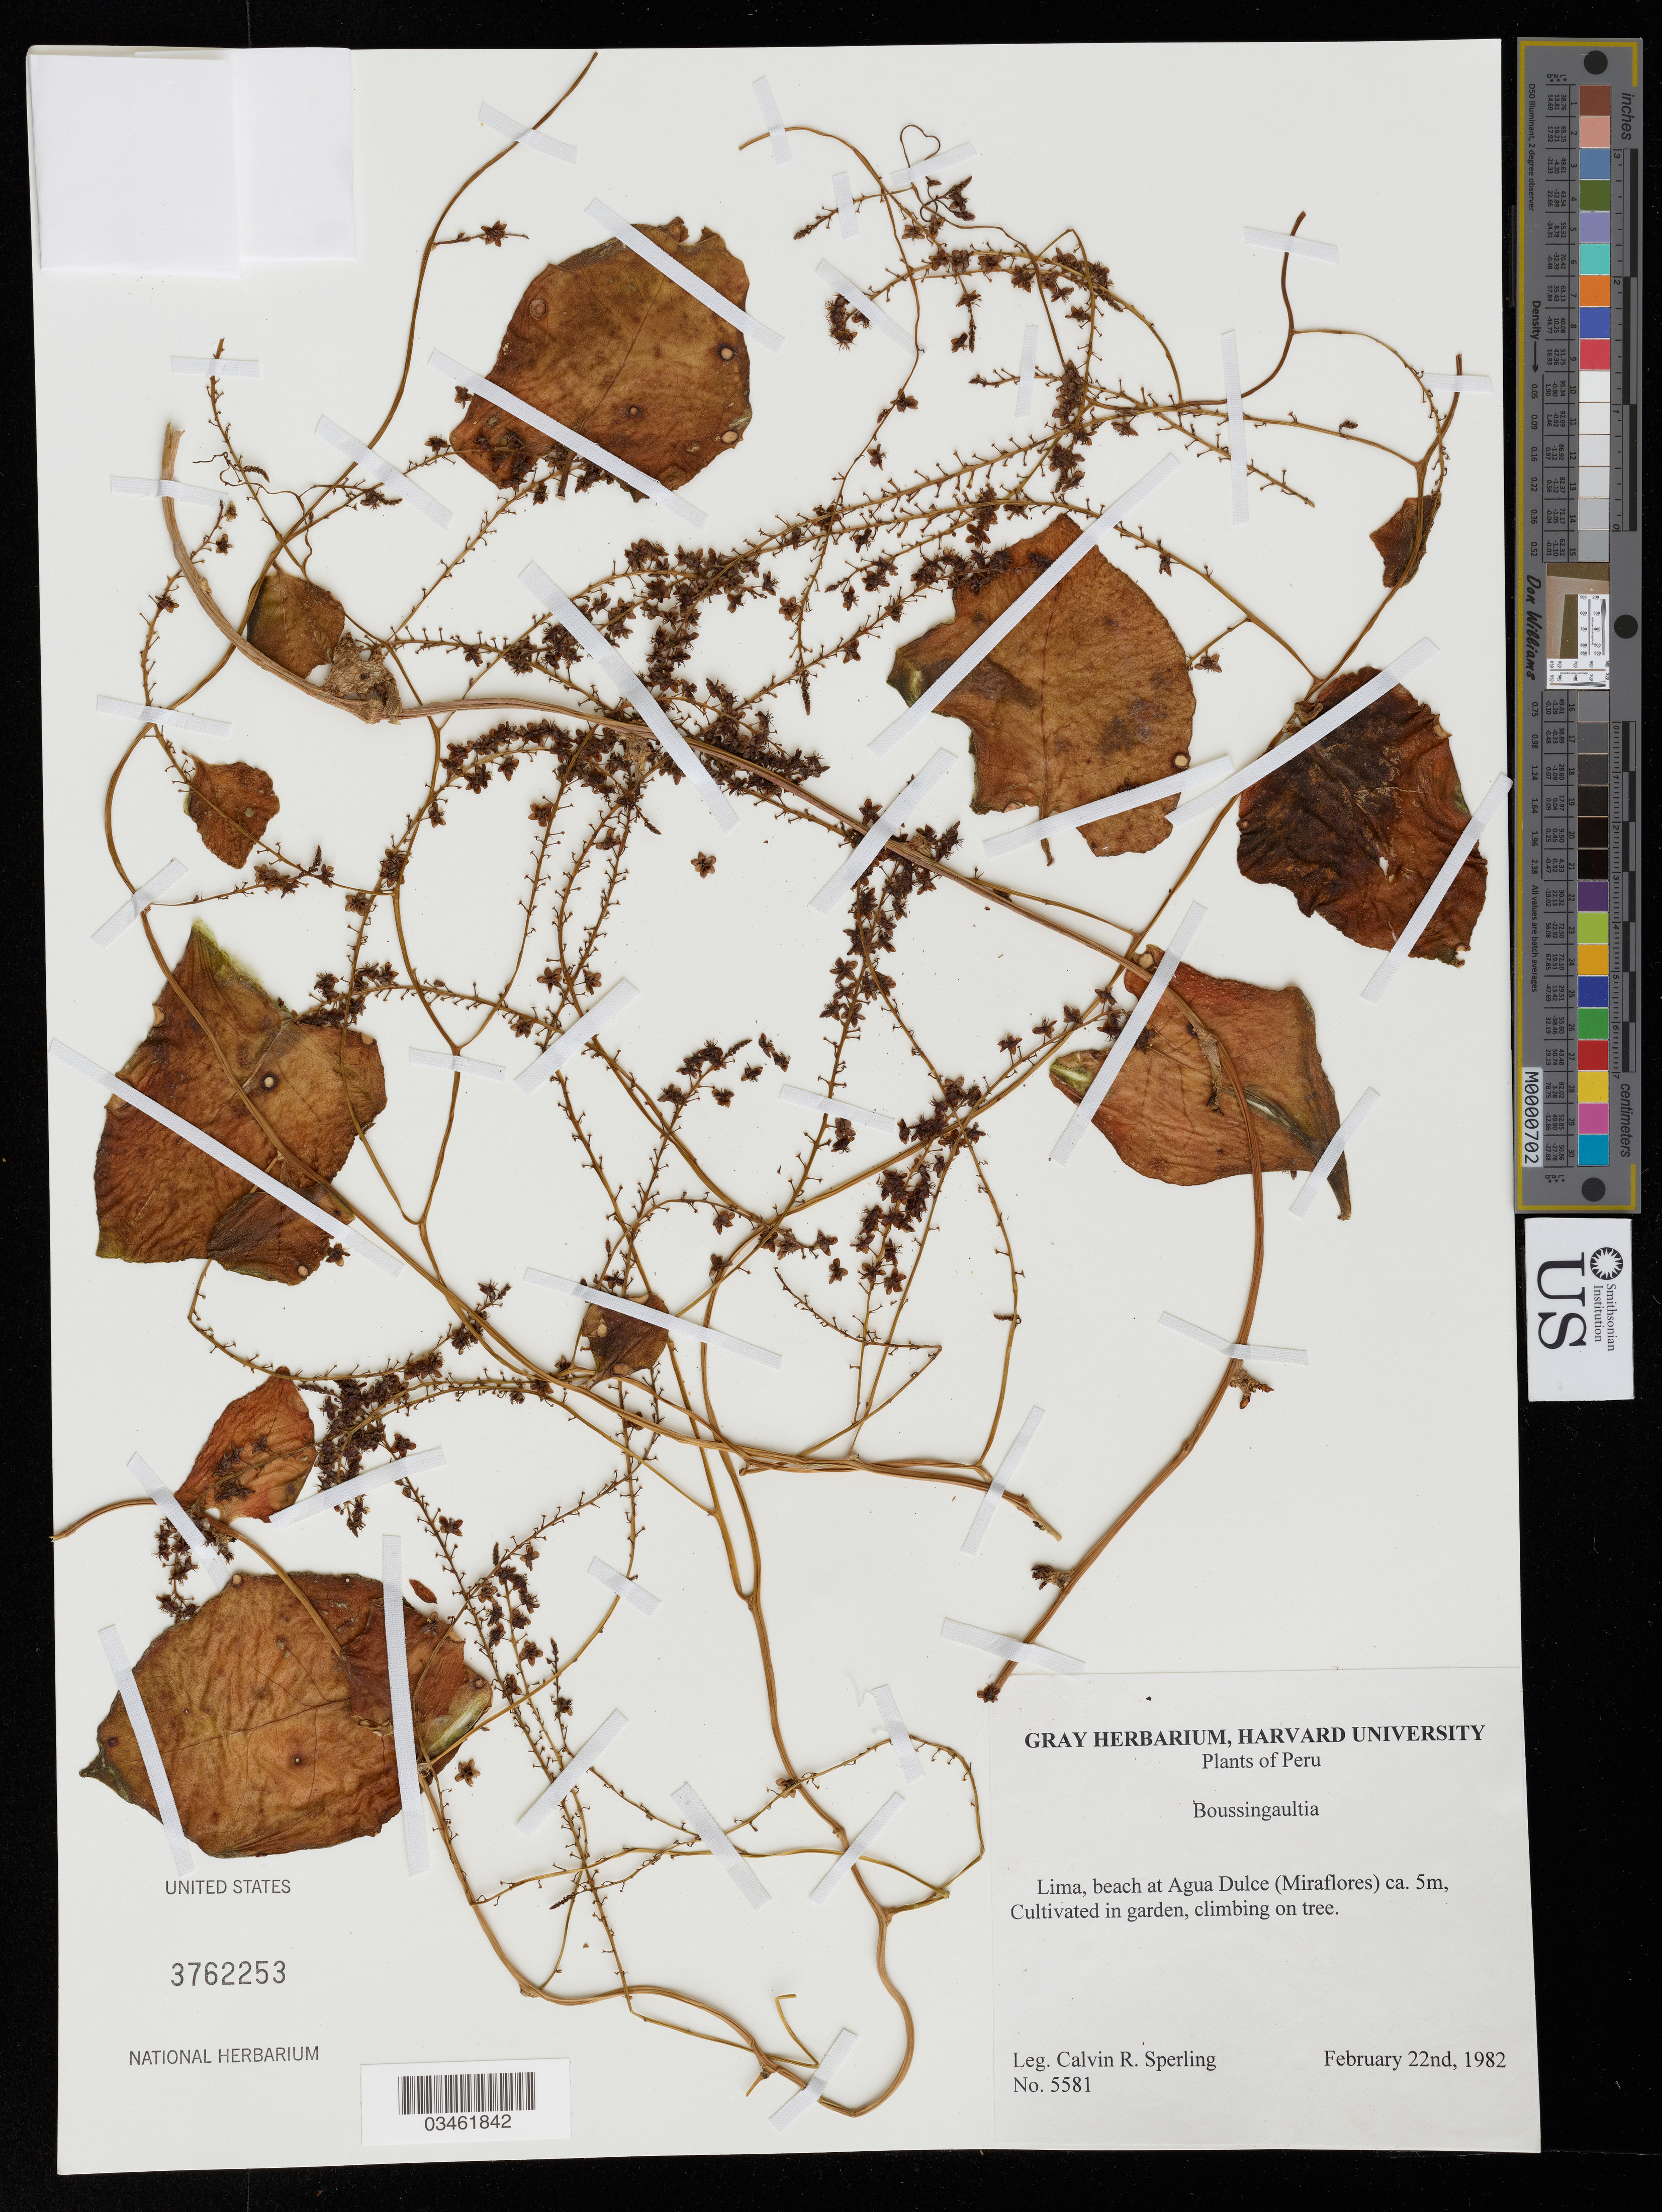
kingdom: Plantae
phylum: Tracheophyta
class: Magnoliopsida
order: Caryophyllales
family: Basellaceae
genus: Boussingaultia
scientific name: Boussingaultia sp.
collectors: C. R. Sperling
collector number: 5581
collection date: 1982-02-22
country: Peru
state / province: Lima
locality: Beach at Agua Dulce (Miraflores).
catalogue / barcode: US 3762253